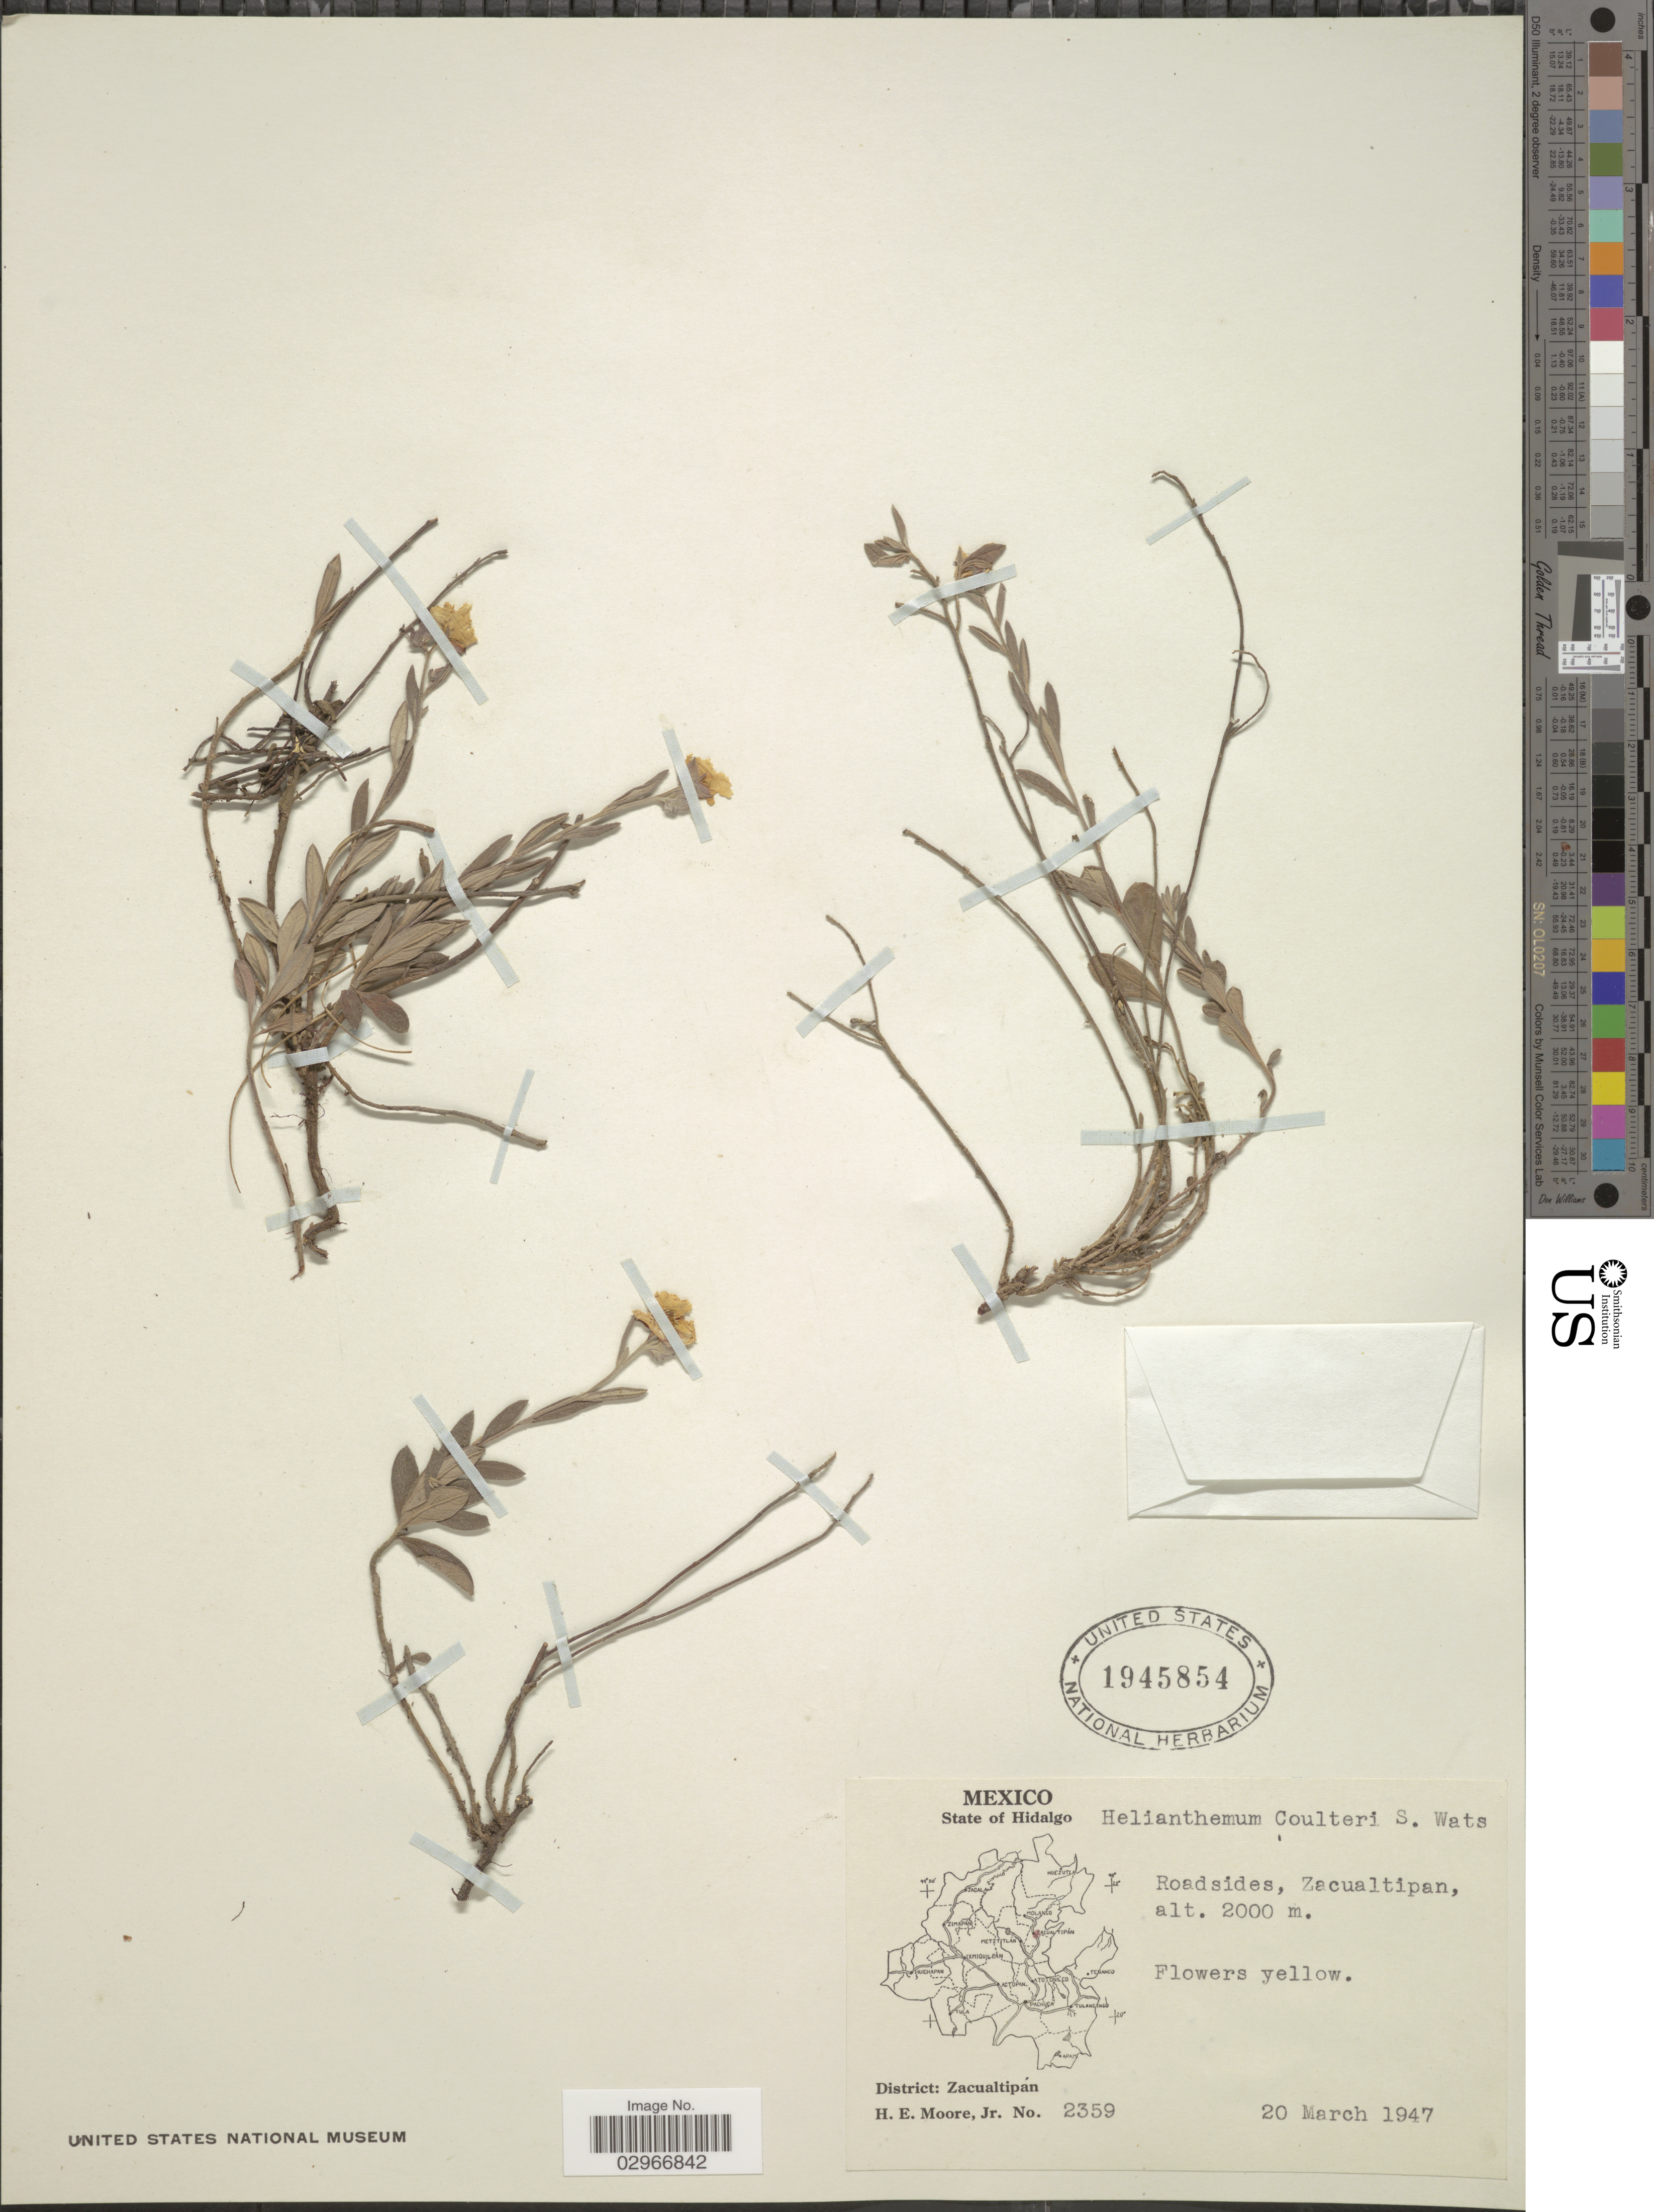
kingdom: Plantae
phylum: Tracheophyta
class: Magnoliopsida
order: Malvales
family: Cistaceae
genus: Helianthemum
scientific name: Helianthemum coulteri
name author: S. Watson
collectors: H. Moore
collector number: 2359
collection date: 1947-03-20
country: Mexico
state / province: Hidalgo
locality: Roadsides, Zacualtipan. District: Zacualtipán.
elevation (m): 2000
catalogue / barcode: US 1945854